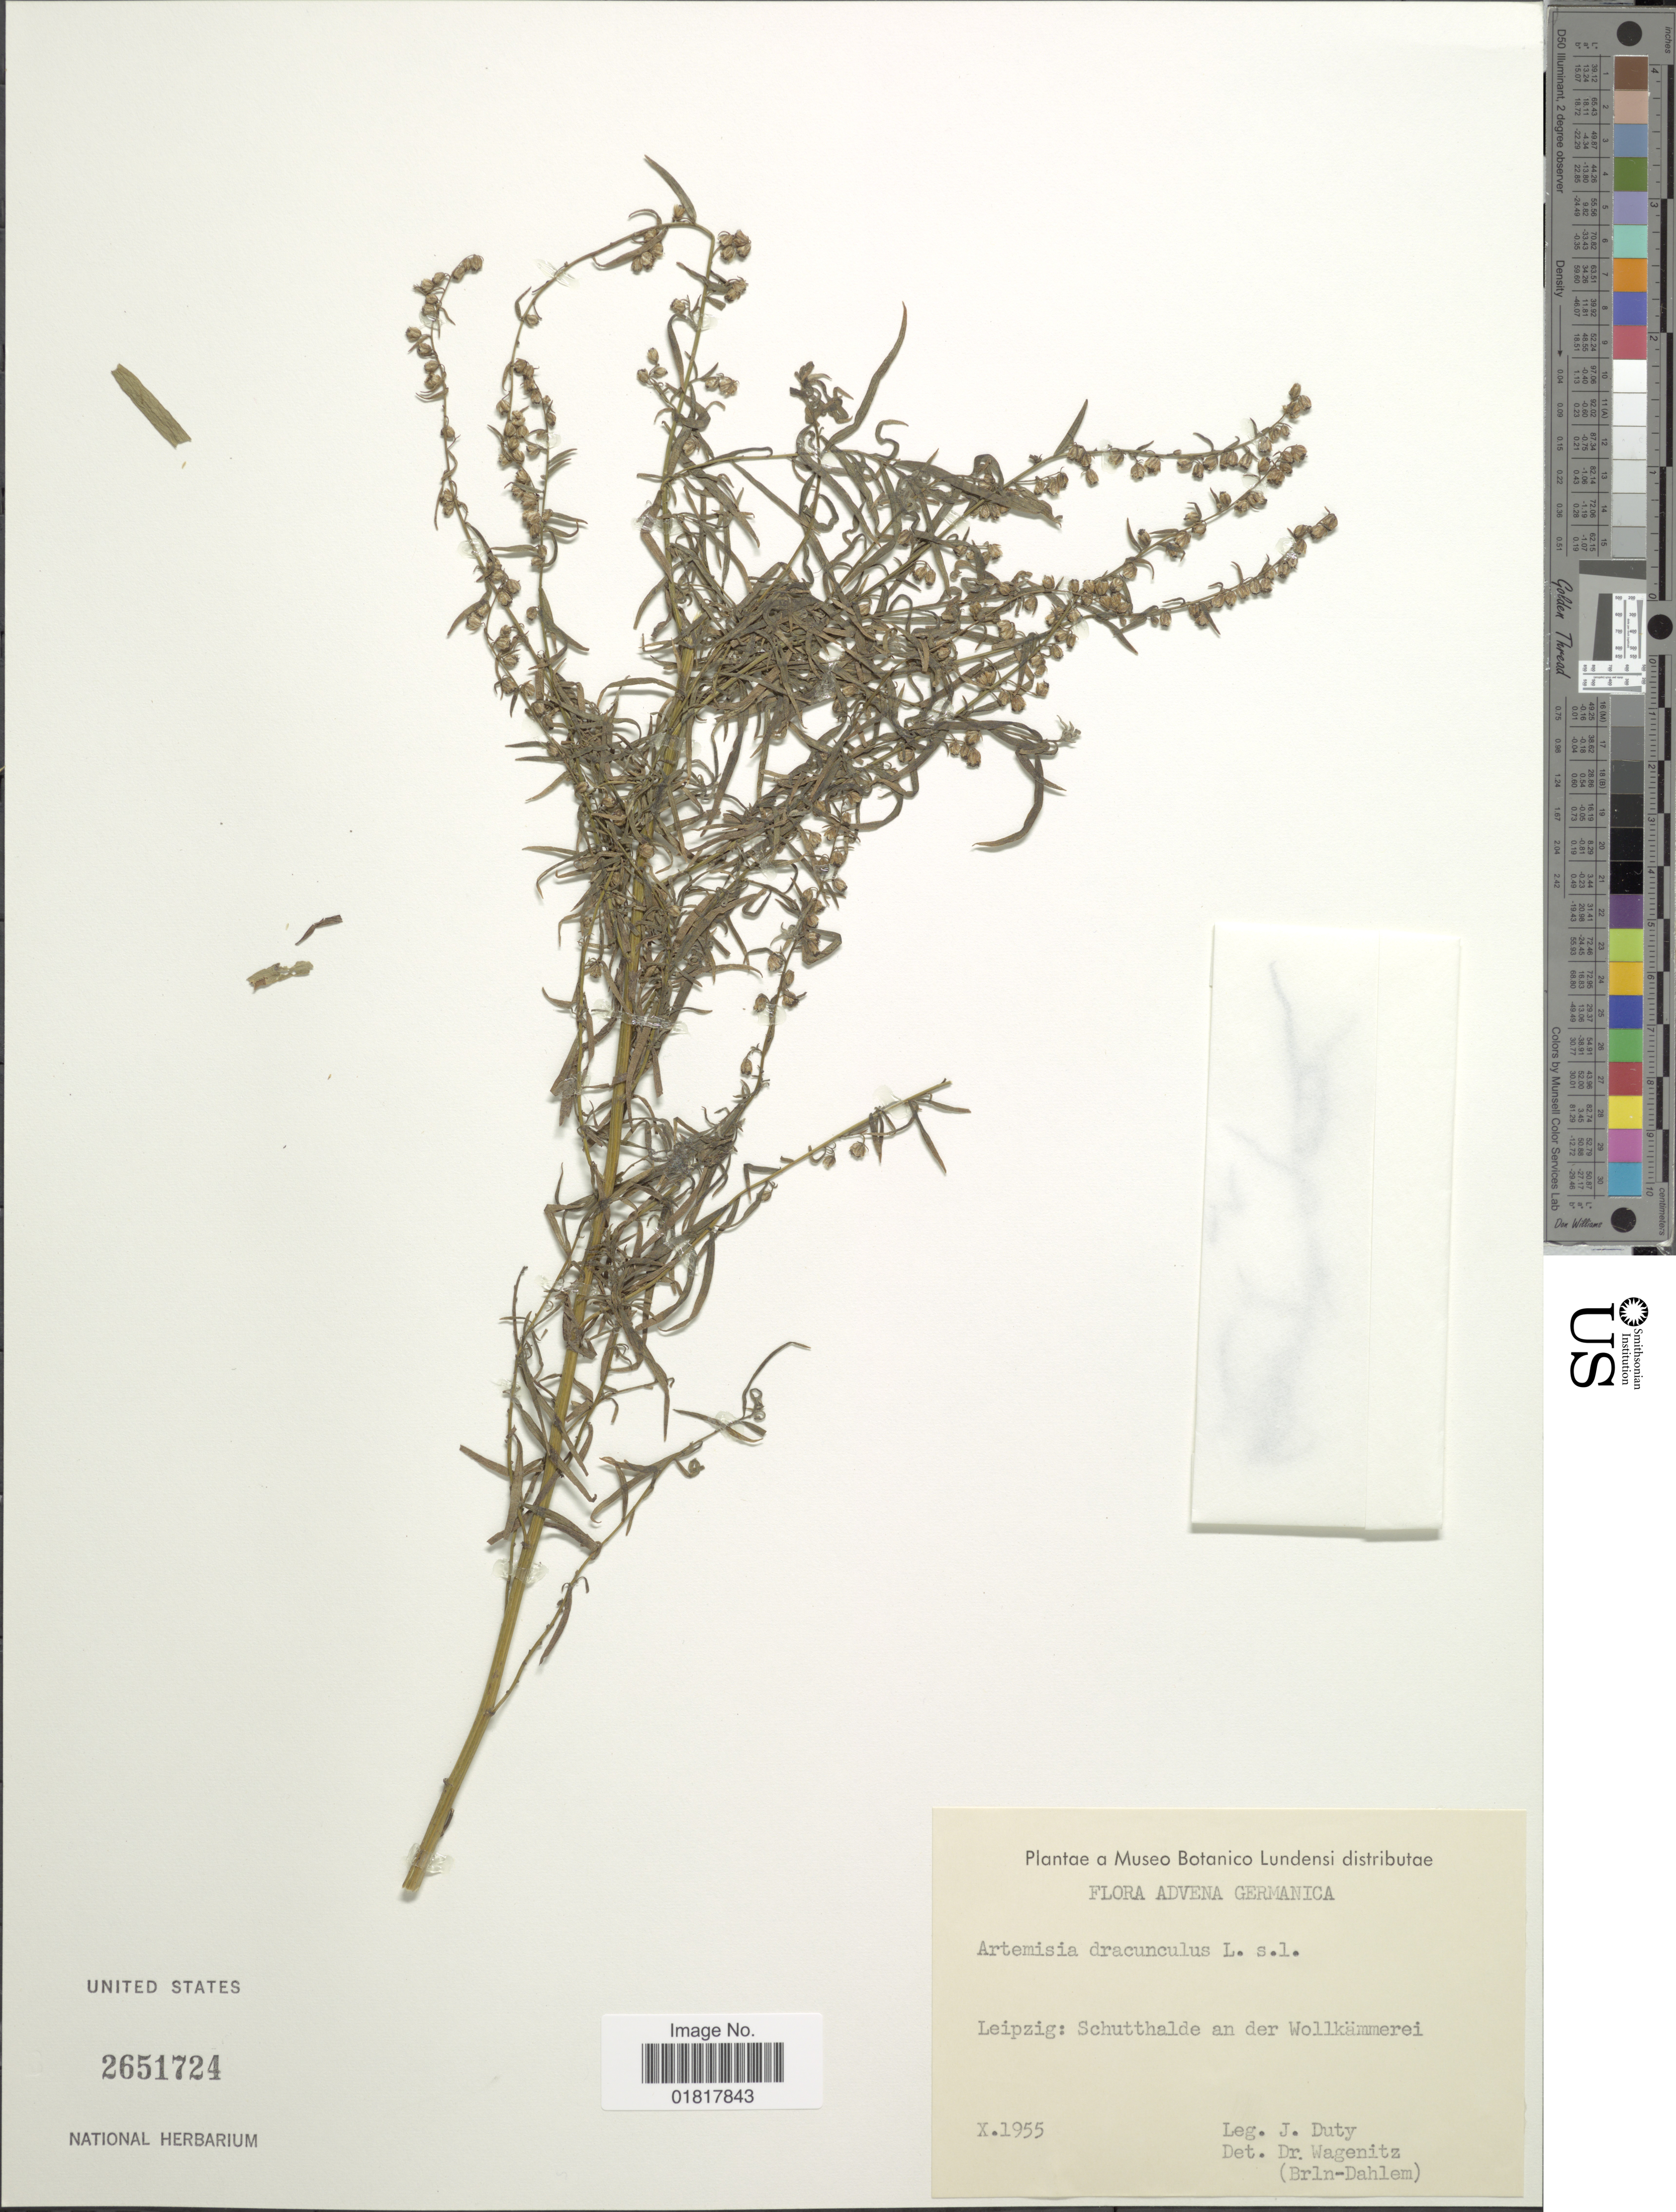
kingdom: Plantae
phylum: Tracheophyta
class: Magnoliopsida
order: Asterales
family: Asteraceae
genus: Artemisia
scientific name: Artemisia dracunculus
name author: L.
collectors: J. Duty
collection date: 1955-10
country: Germany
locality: Advena Germanica, Leipzig: Schutthalde an der Wollkämmerei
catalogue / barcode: US 2651724